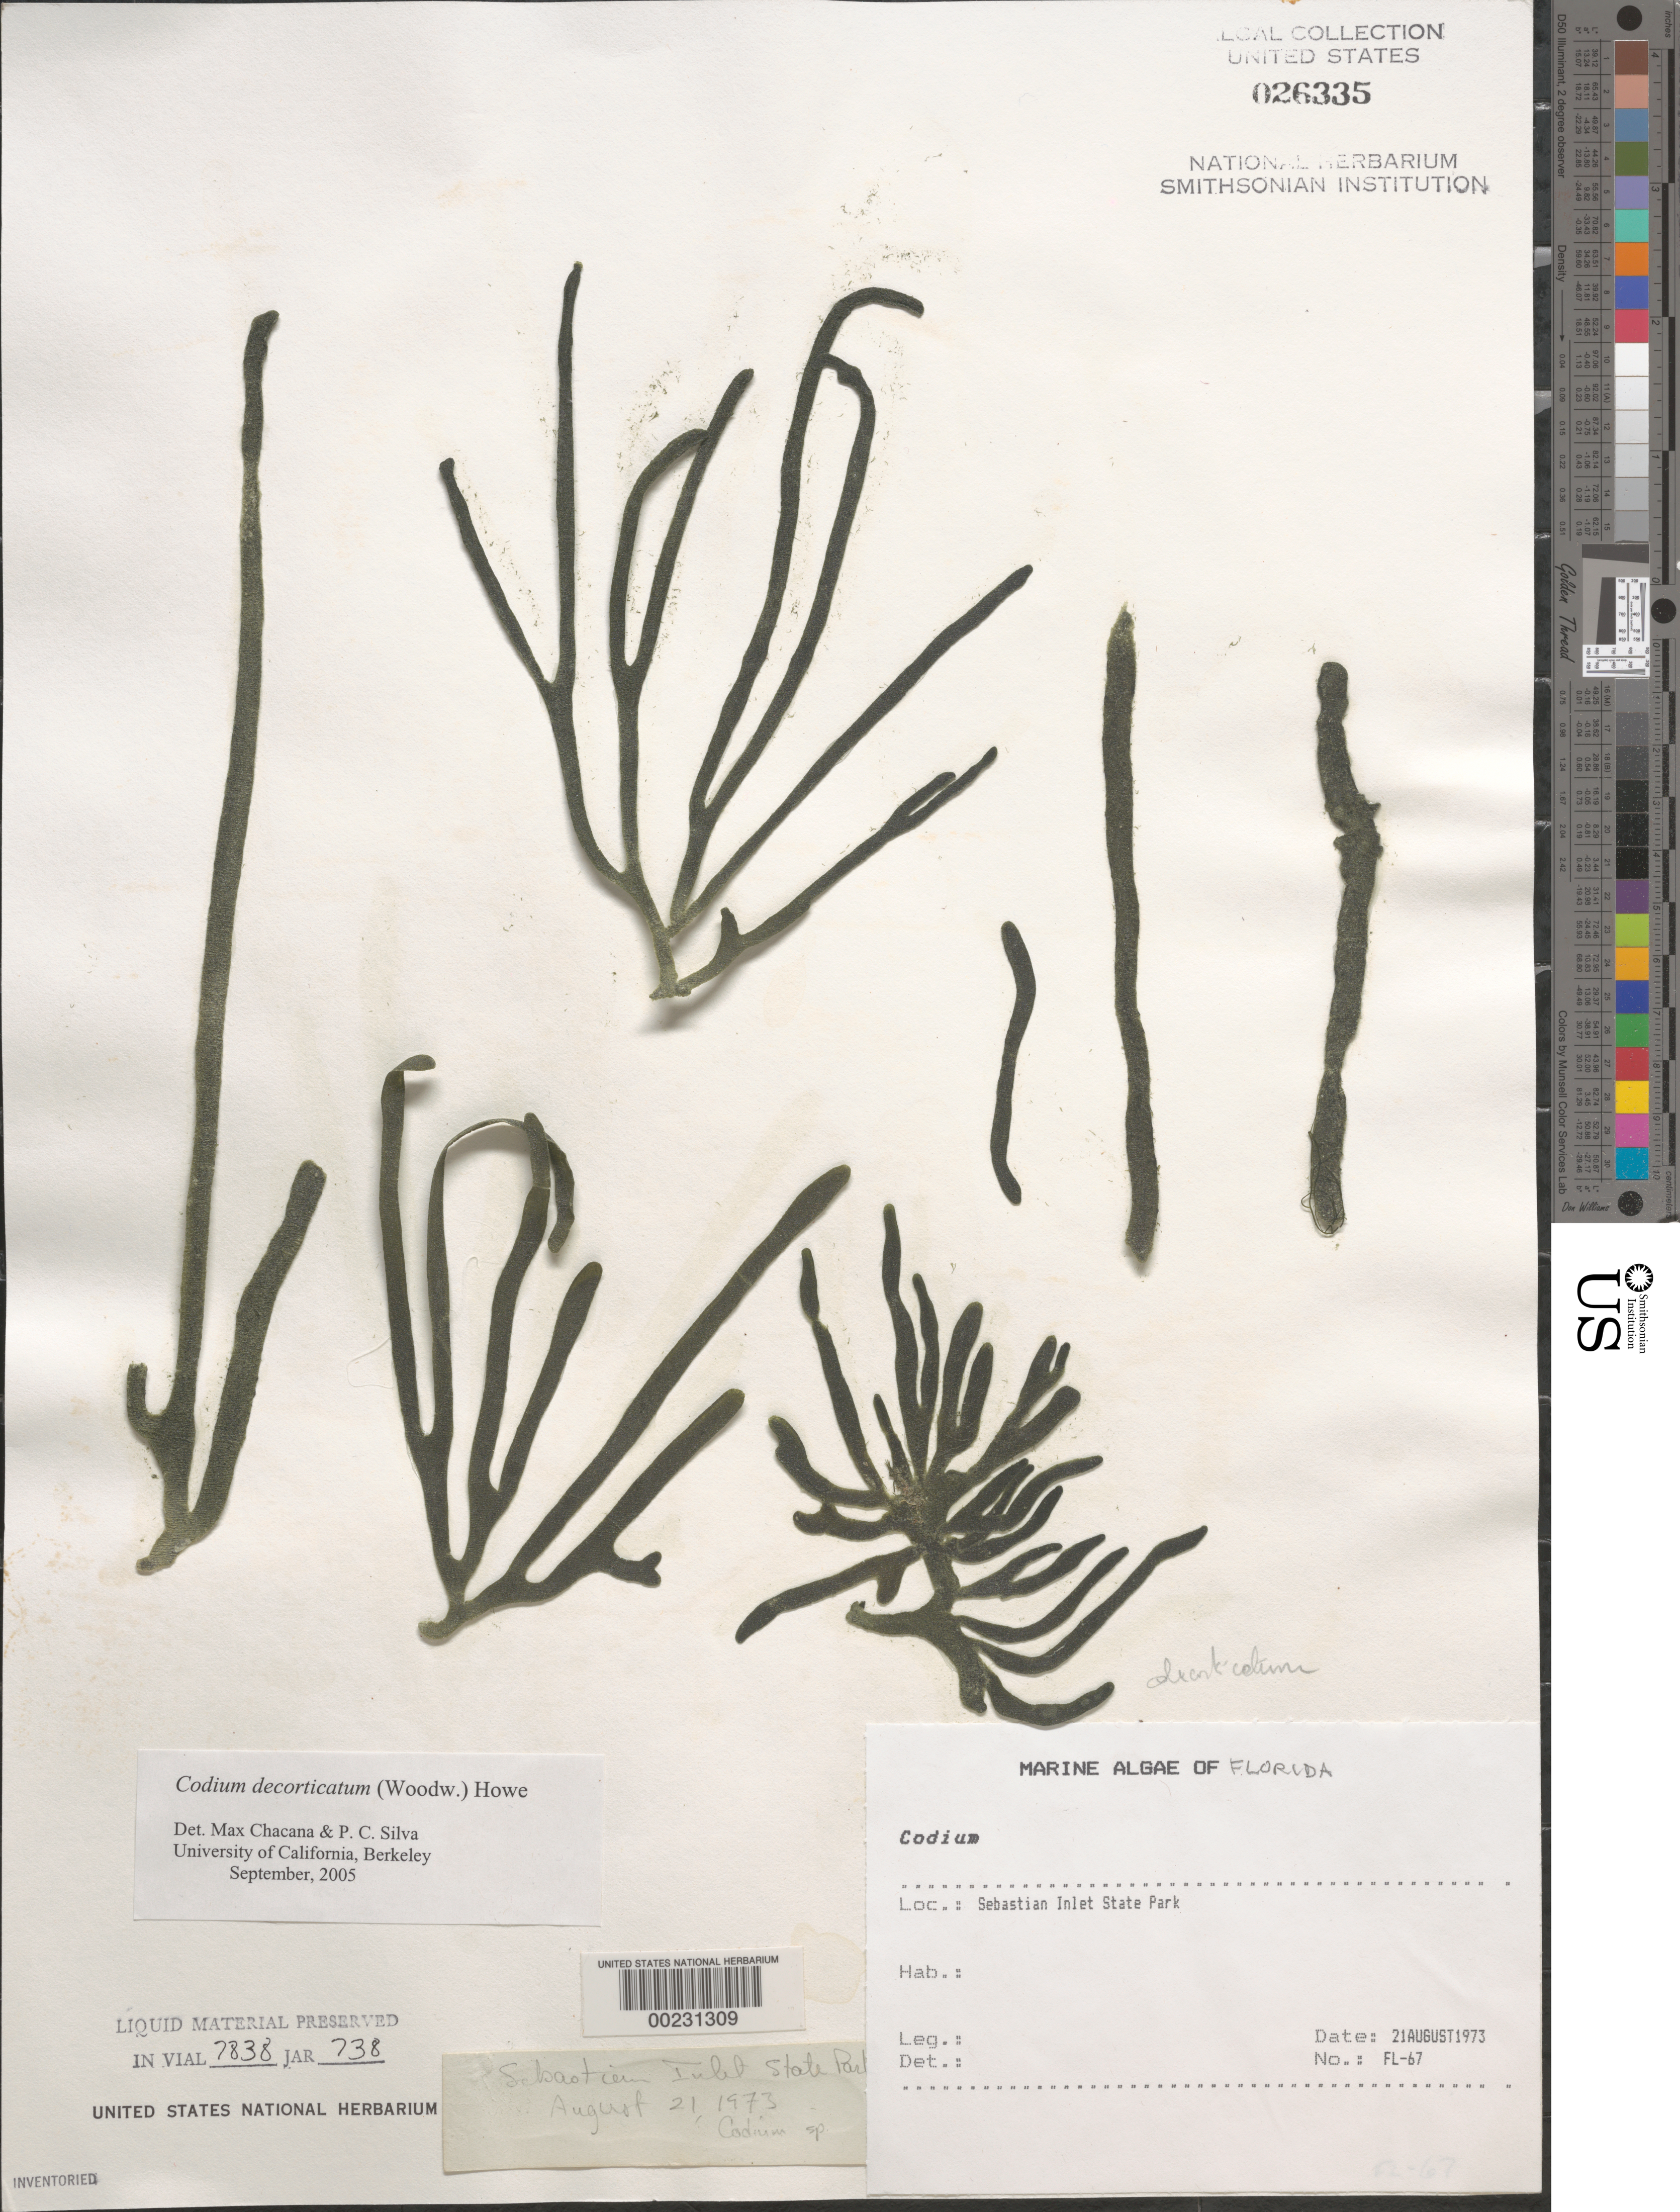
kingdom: Plantae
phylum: Chlorophyta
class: Ulvophyceae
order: Bryopsidales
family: Codiaceae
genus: Codium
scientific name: Codium decorticatum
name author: (Woodw.) M. Howe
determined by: Chacana, M. E.; Silva, P. C.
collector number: FL-67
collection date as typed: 21 Aug 1973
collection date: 1973-08-21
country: United States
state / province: Florida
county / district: Brevard County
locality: Sebastian Inlet State Park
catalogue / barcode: US 26335